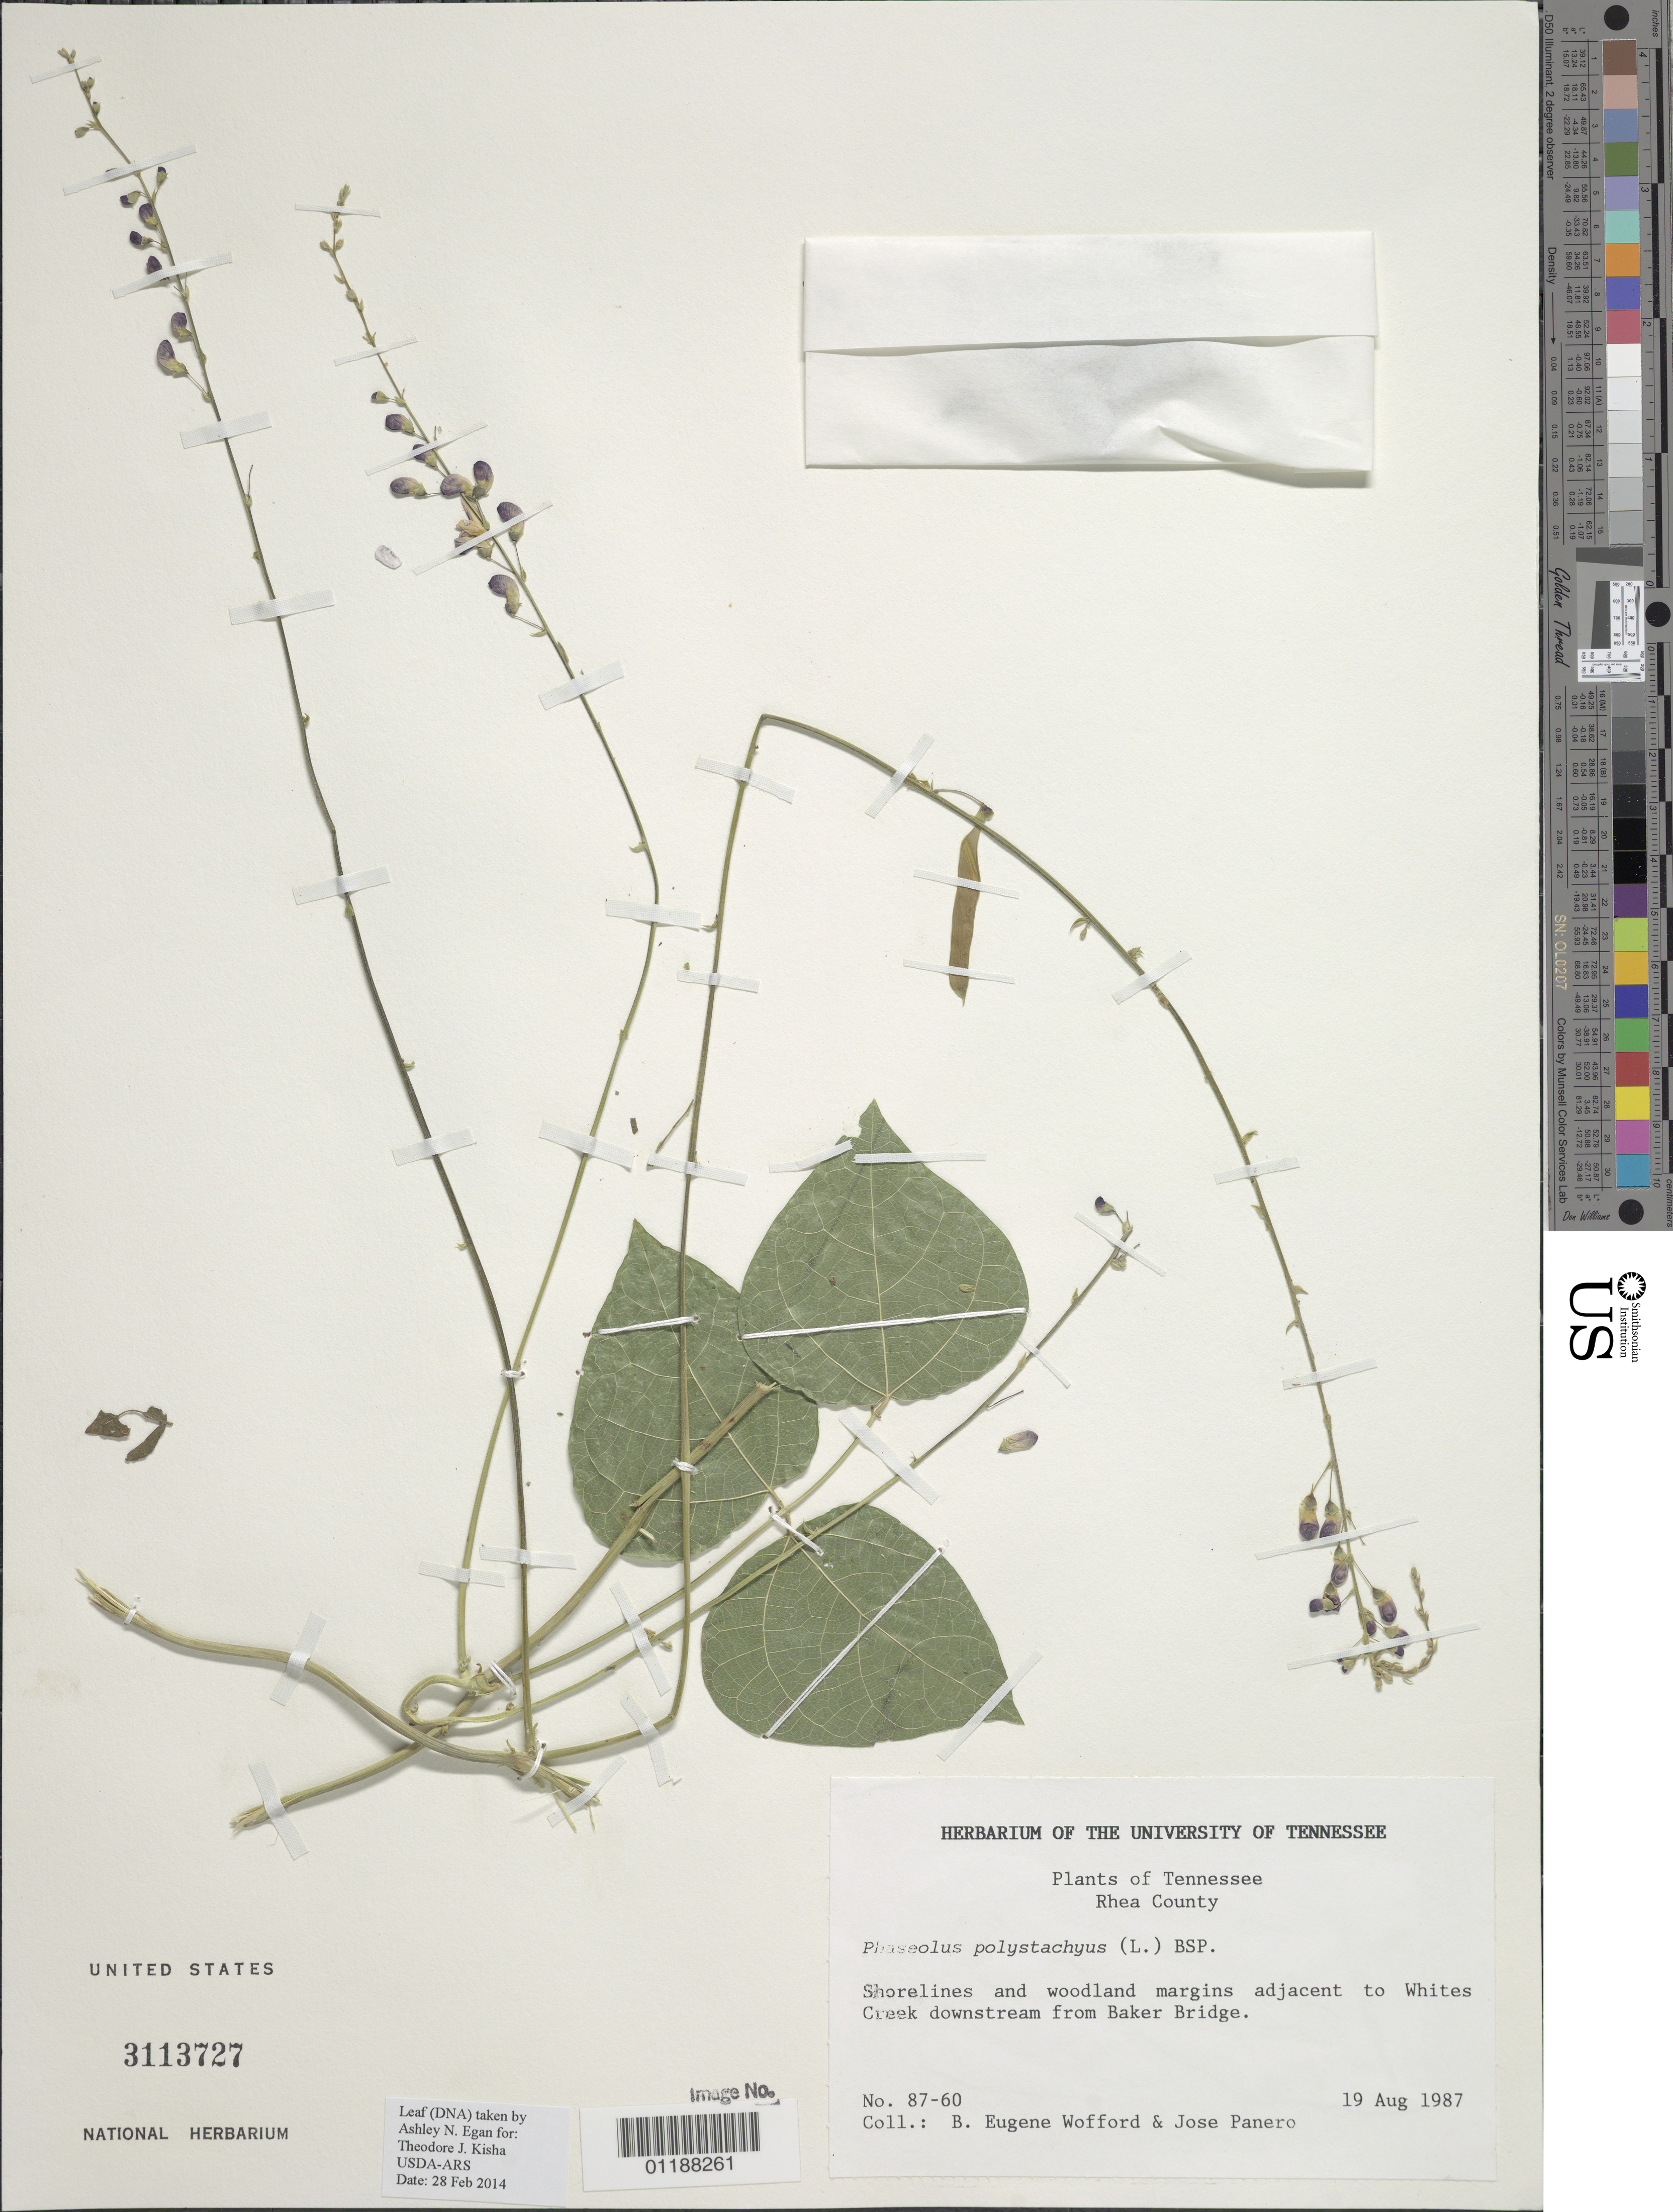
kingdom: Plantae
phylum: Tracheophyta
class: Magnoliopsida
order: Fabales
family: Fabaceae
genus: Phaseolus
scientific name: Phaseolus polystachios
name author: (L.) Britton, Stearns & Poggenb.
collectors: B. Wofford & J. L. Panero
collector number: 87-60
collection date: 1987-08-19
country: United States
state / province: Tennessee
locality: Rhea County, shorelines and woodland margins adjacent to Whites Creek downstream from Baker Bridge.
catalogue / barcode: US 3113727